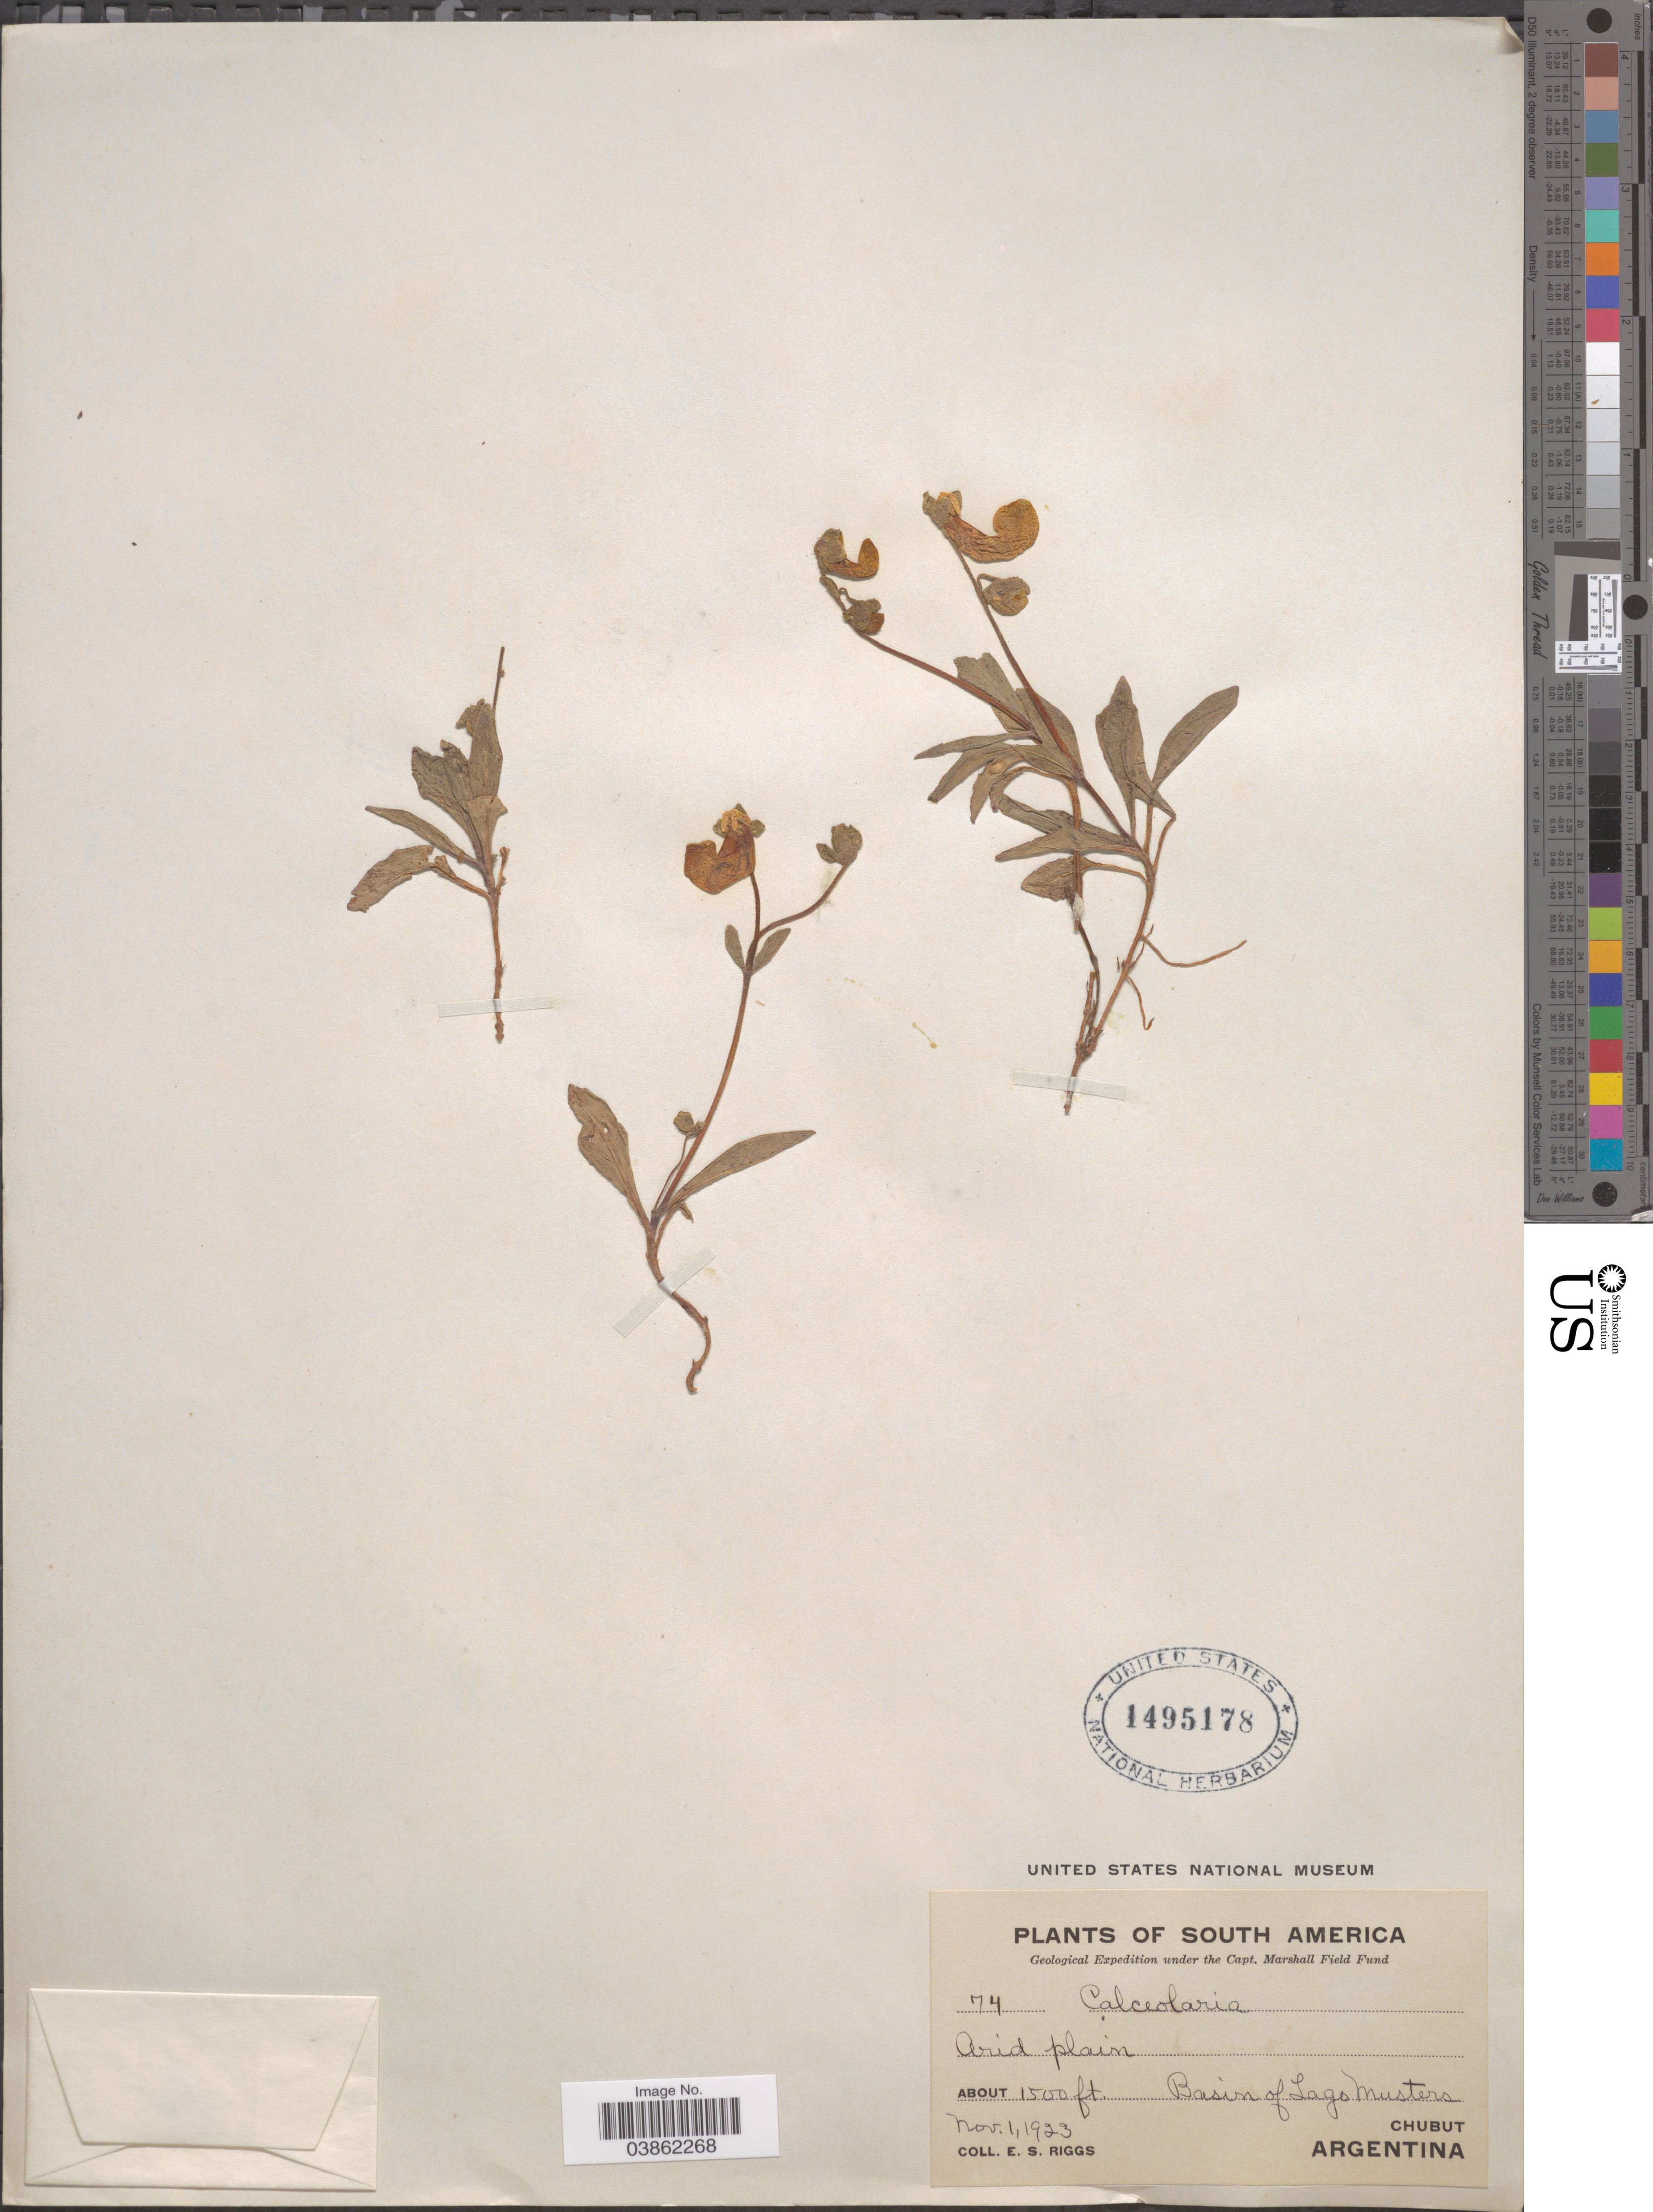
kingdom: Plantae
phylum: Tracheophyta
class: Magnoliopsida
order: Lamiales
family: Calceolariaceae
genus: Calceolaria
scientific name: Calceolaria sp.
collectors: E. Riggs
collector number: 74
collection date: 1923-11-01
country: Argentina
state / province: Chubut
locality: Basin of Lago Musters.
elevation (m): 457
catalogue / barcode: US 1495178